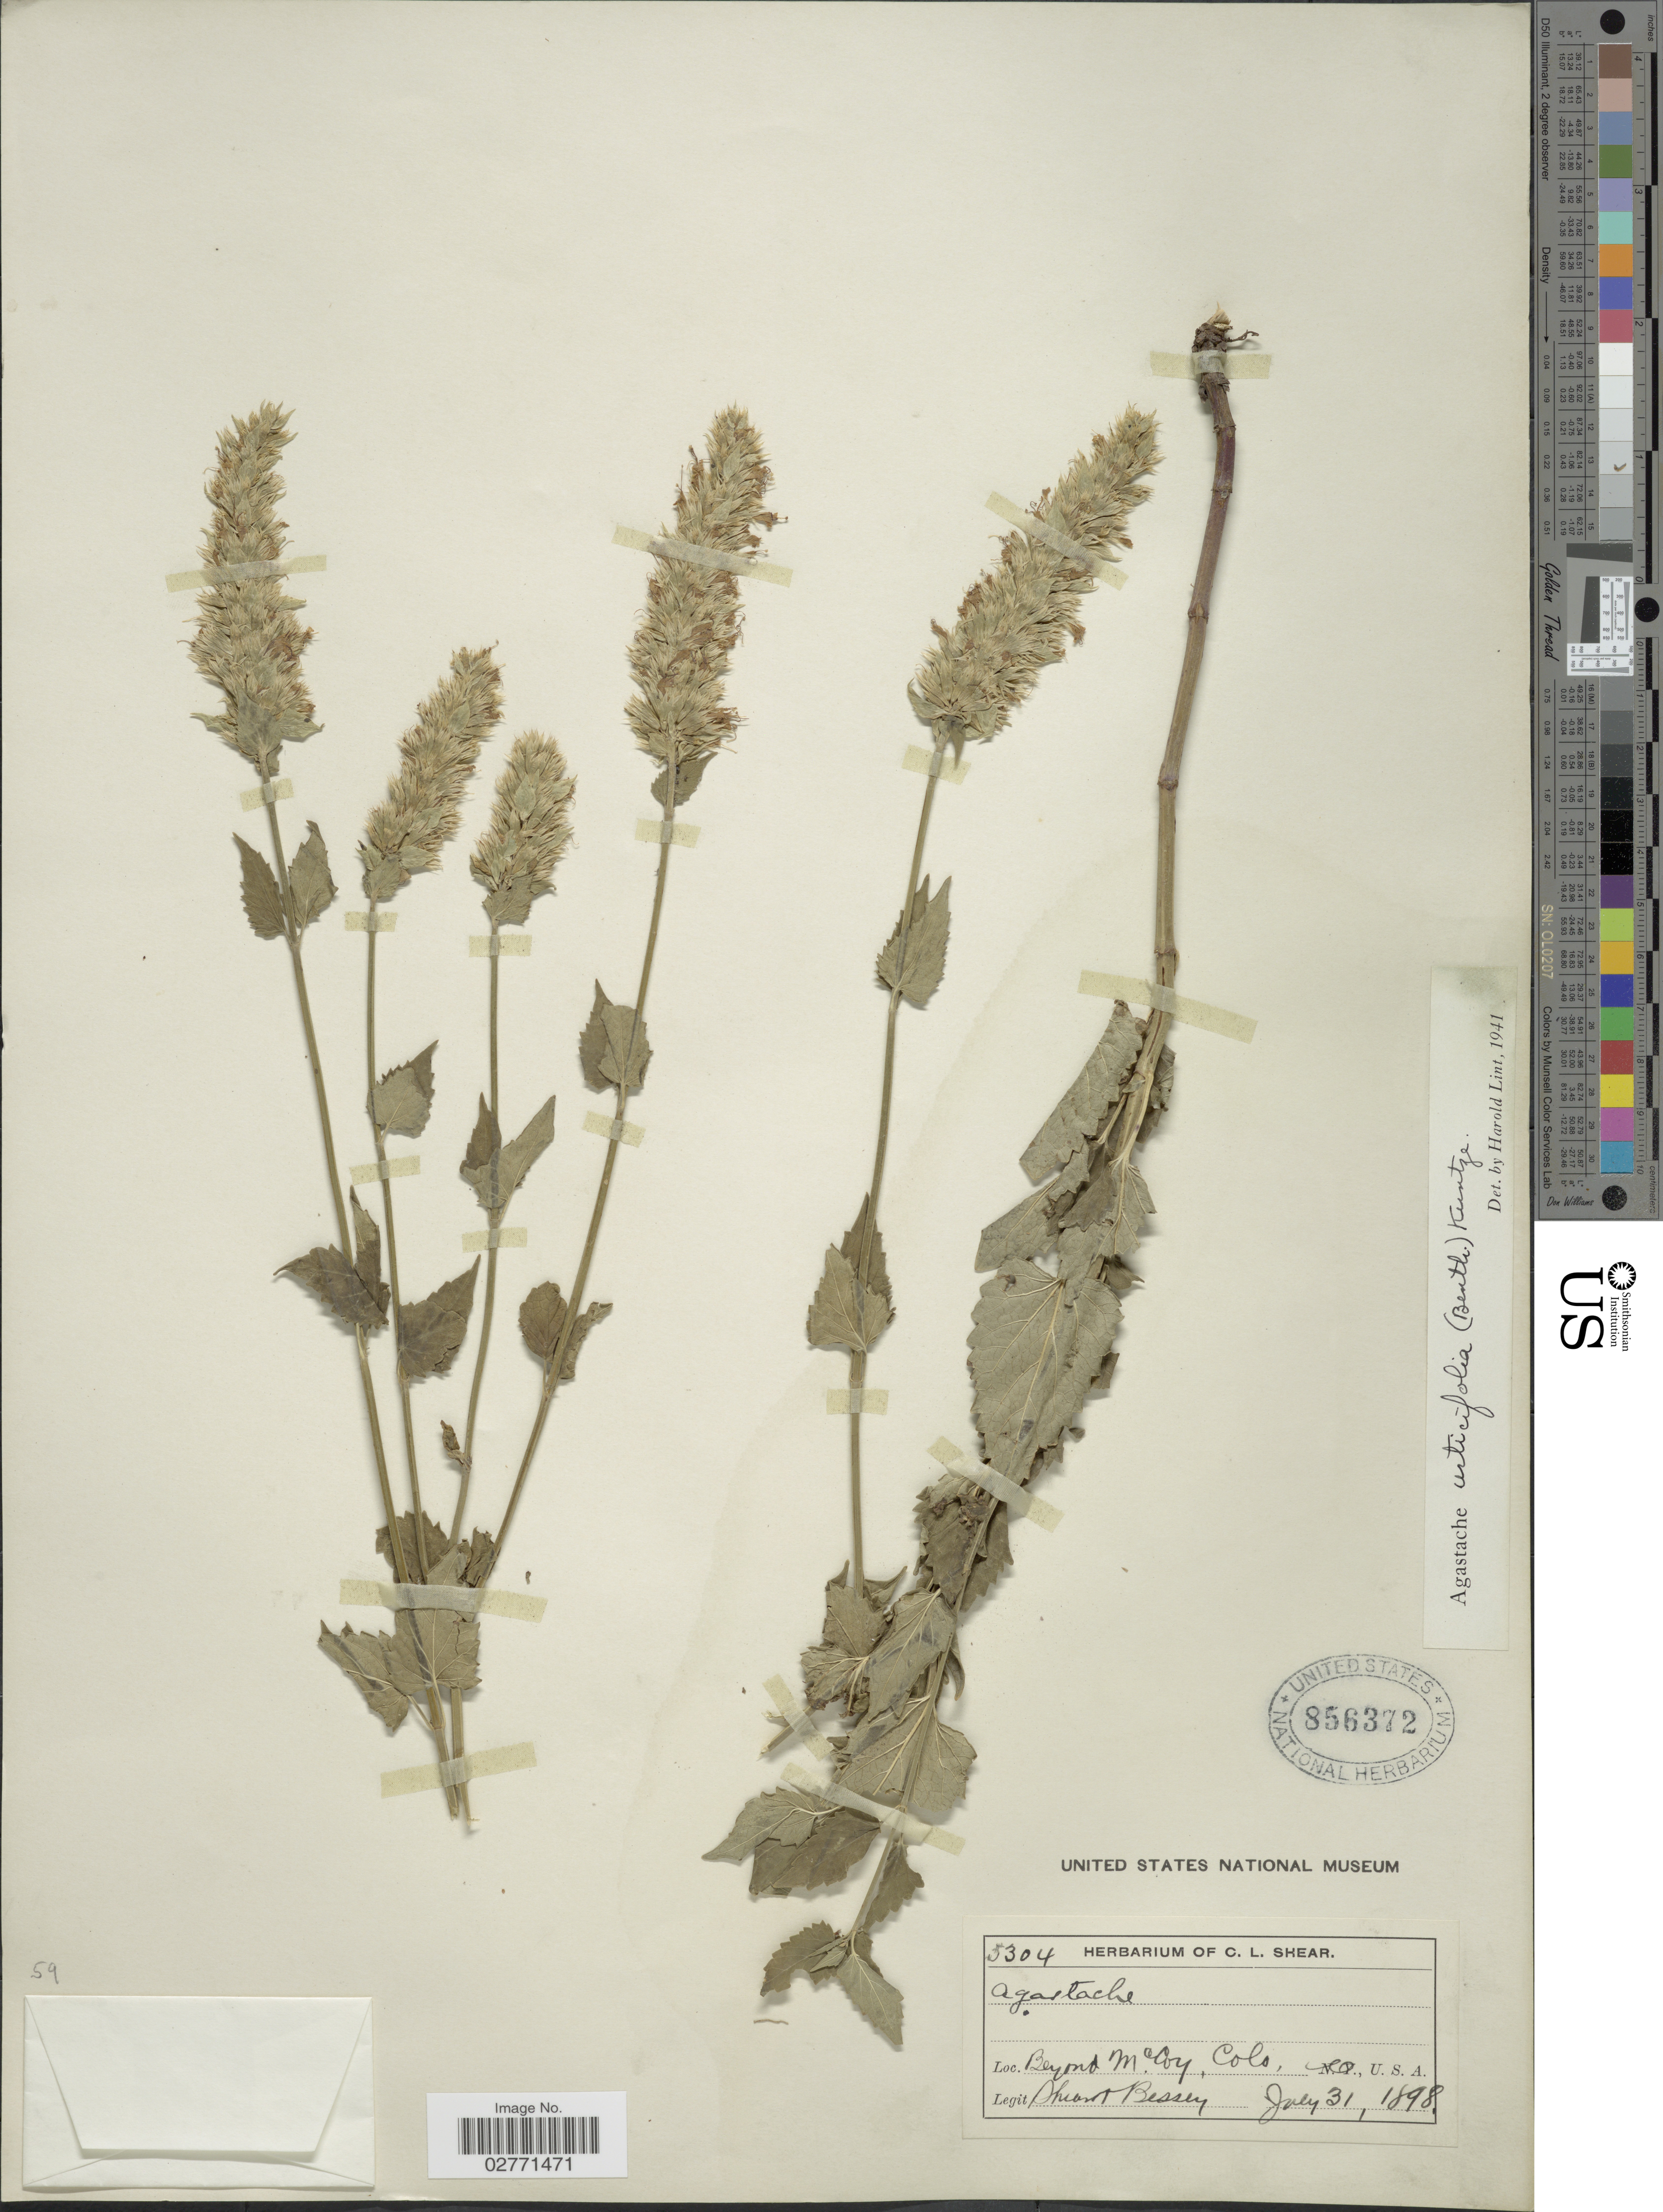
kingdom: Plantae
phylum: Tracheophyta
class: Magnoliopsida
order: Lamiales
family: Lamiaceae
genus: Agastache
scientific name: Agastache urticifolia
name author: (Benth.) Kuntze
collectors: -- Shear & -. Bessey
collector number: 5304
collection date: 1898-07-31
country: United States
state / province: Colorado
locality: Beyond McCoy.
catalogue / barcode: US 856372